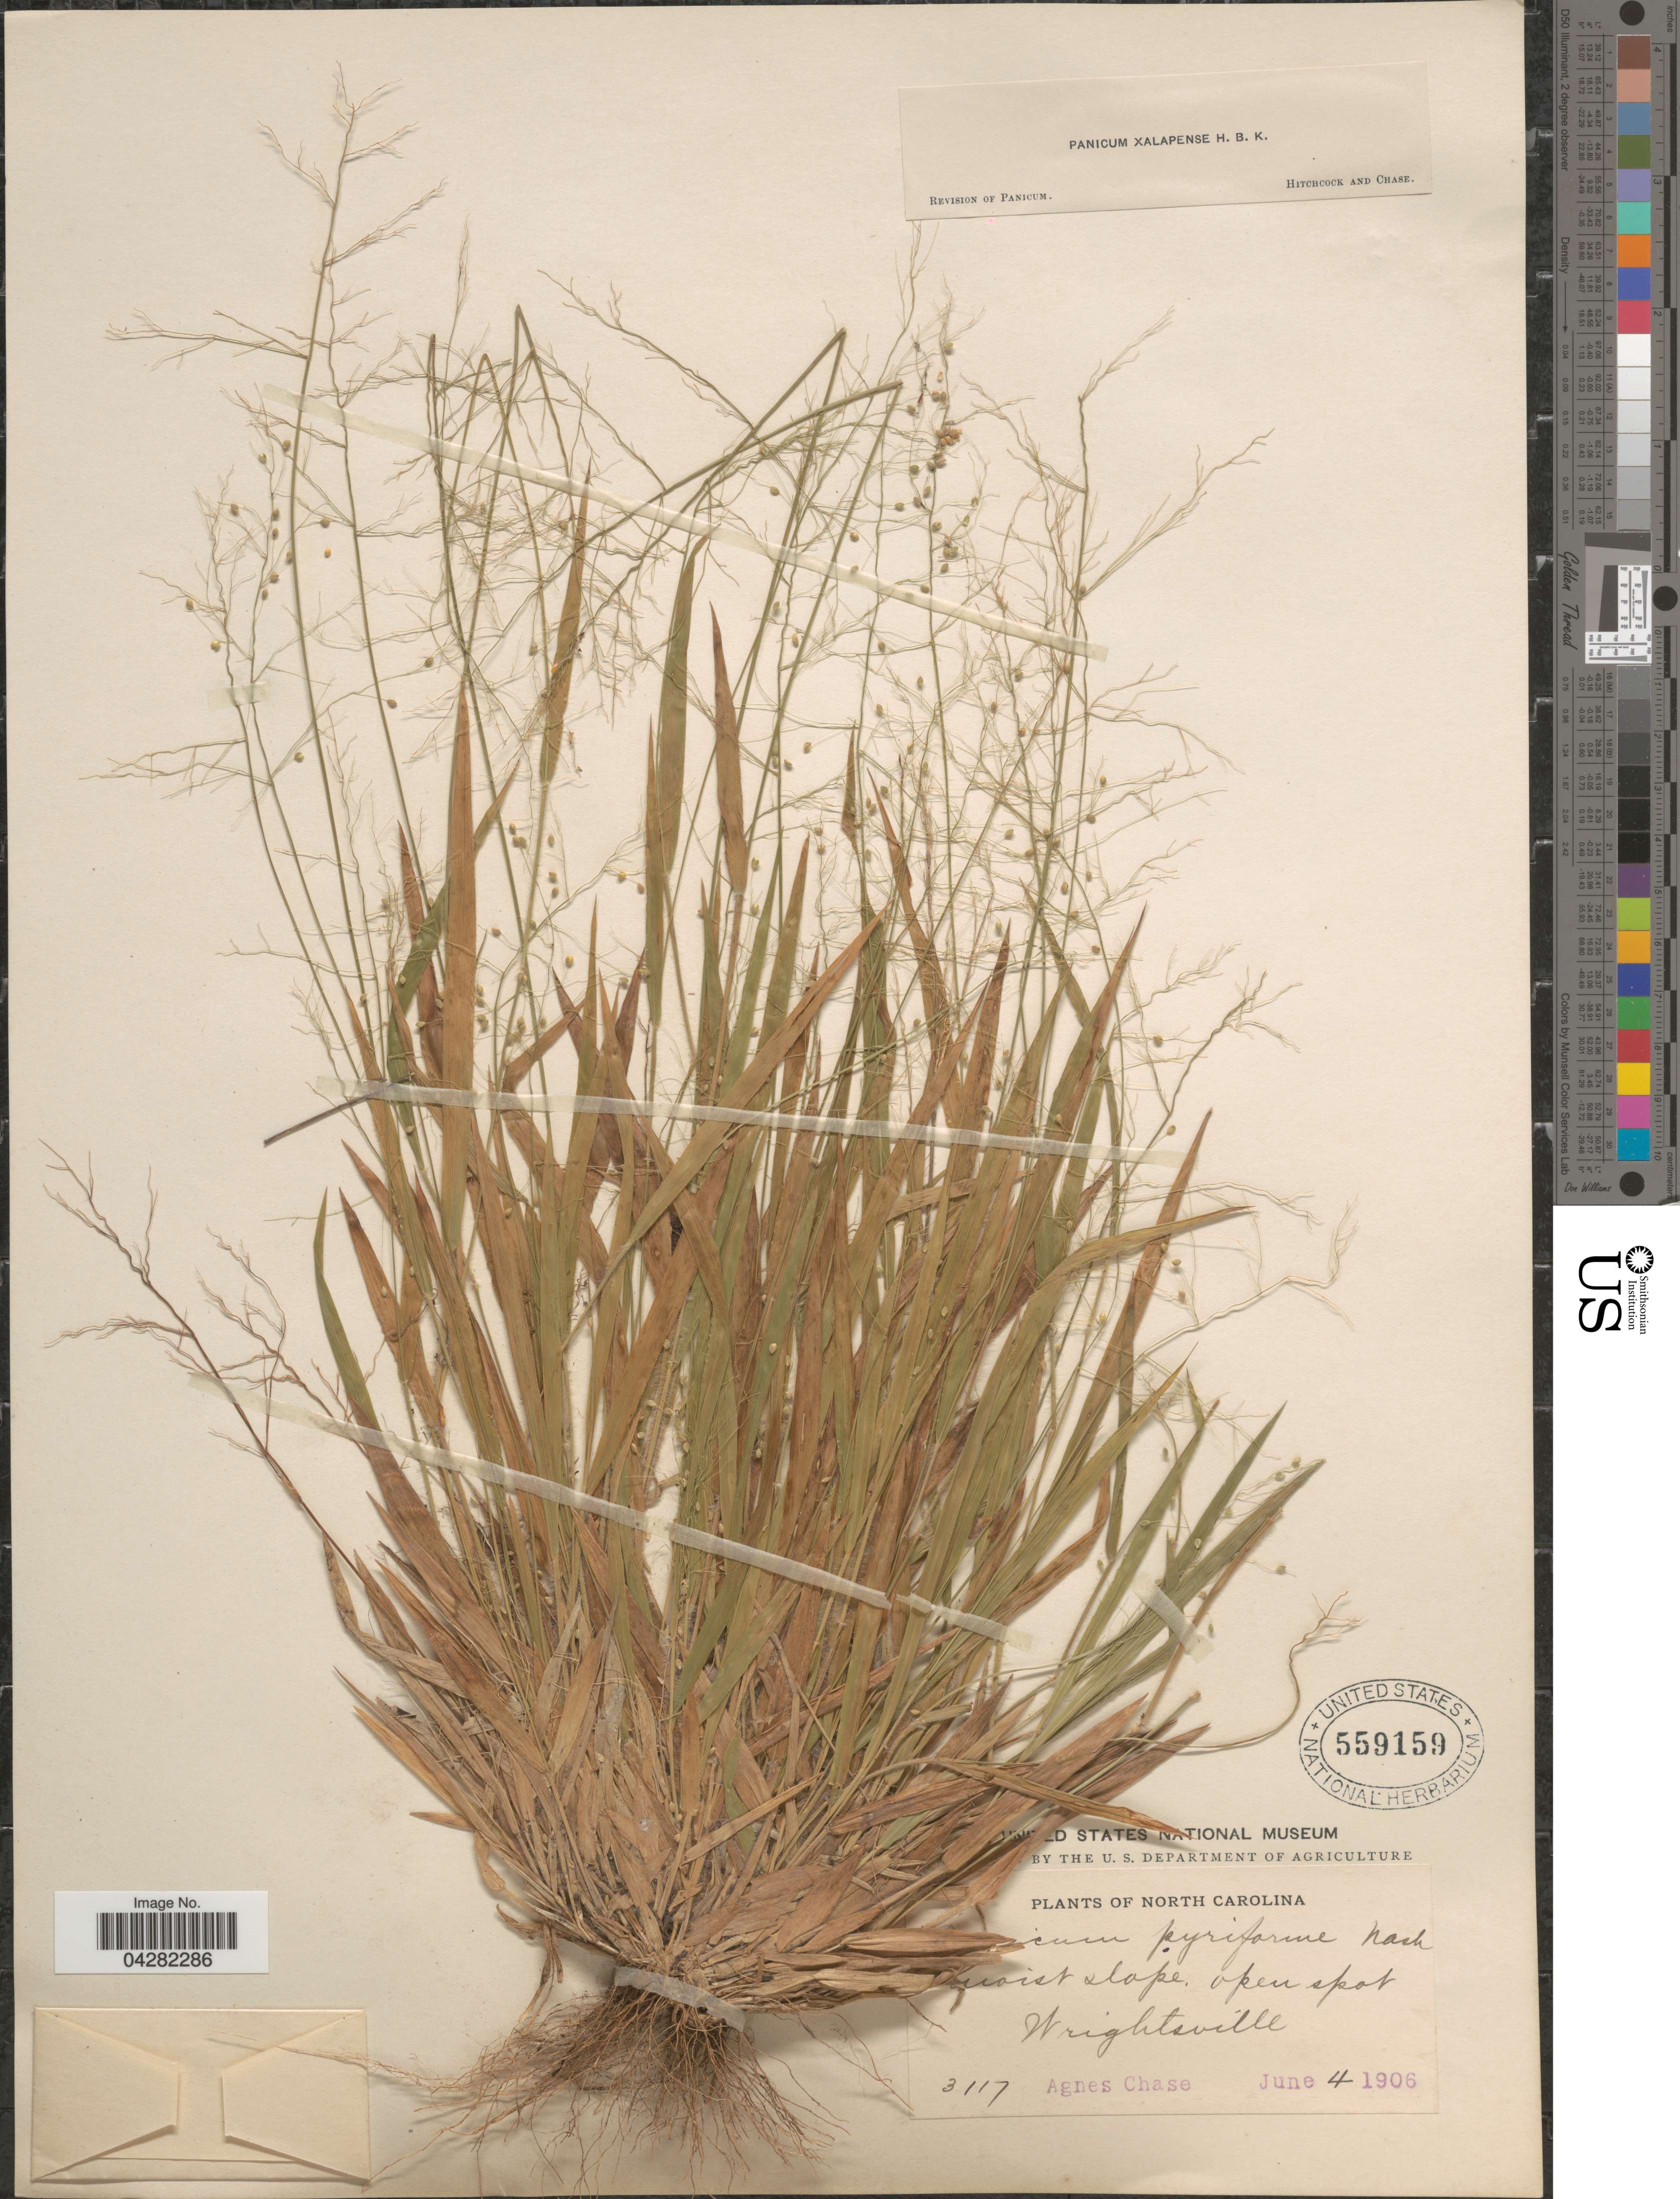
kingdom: Plantae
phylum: Tracheophyta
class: Liliopsida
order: Poales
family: Poaceae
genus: Dichanthelium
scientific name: Dichanthelium laxiflorum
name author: (Lam.) Gould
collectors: A. Chase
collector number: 3117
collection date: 1906-06-04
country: United States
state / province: North Carolina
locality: Moist slope, open spot Wrightsville.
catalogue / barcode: US 559159